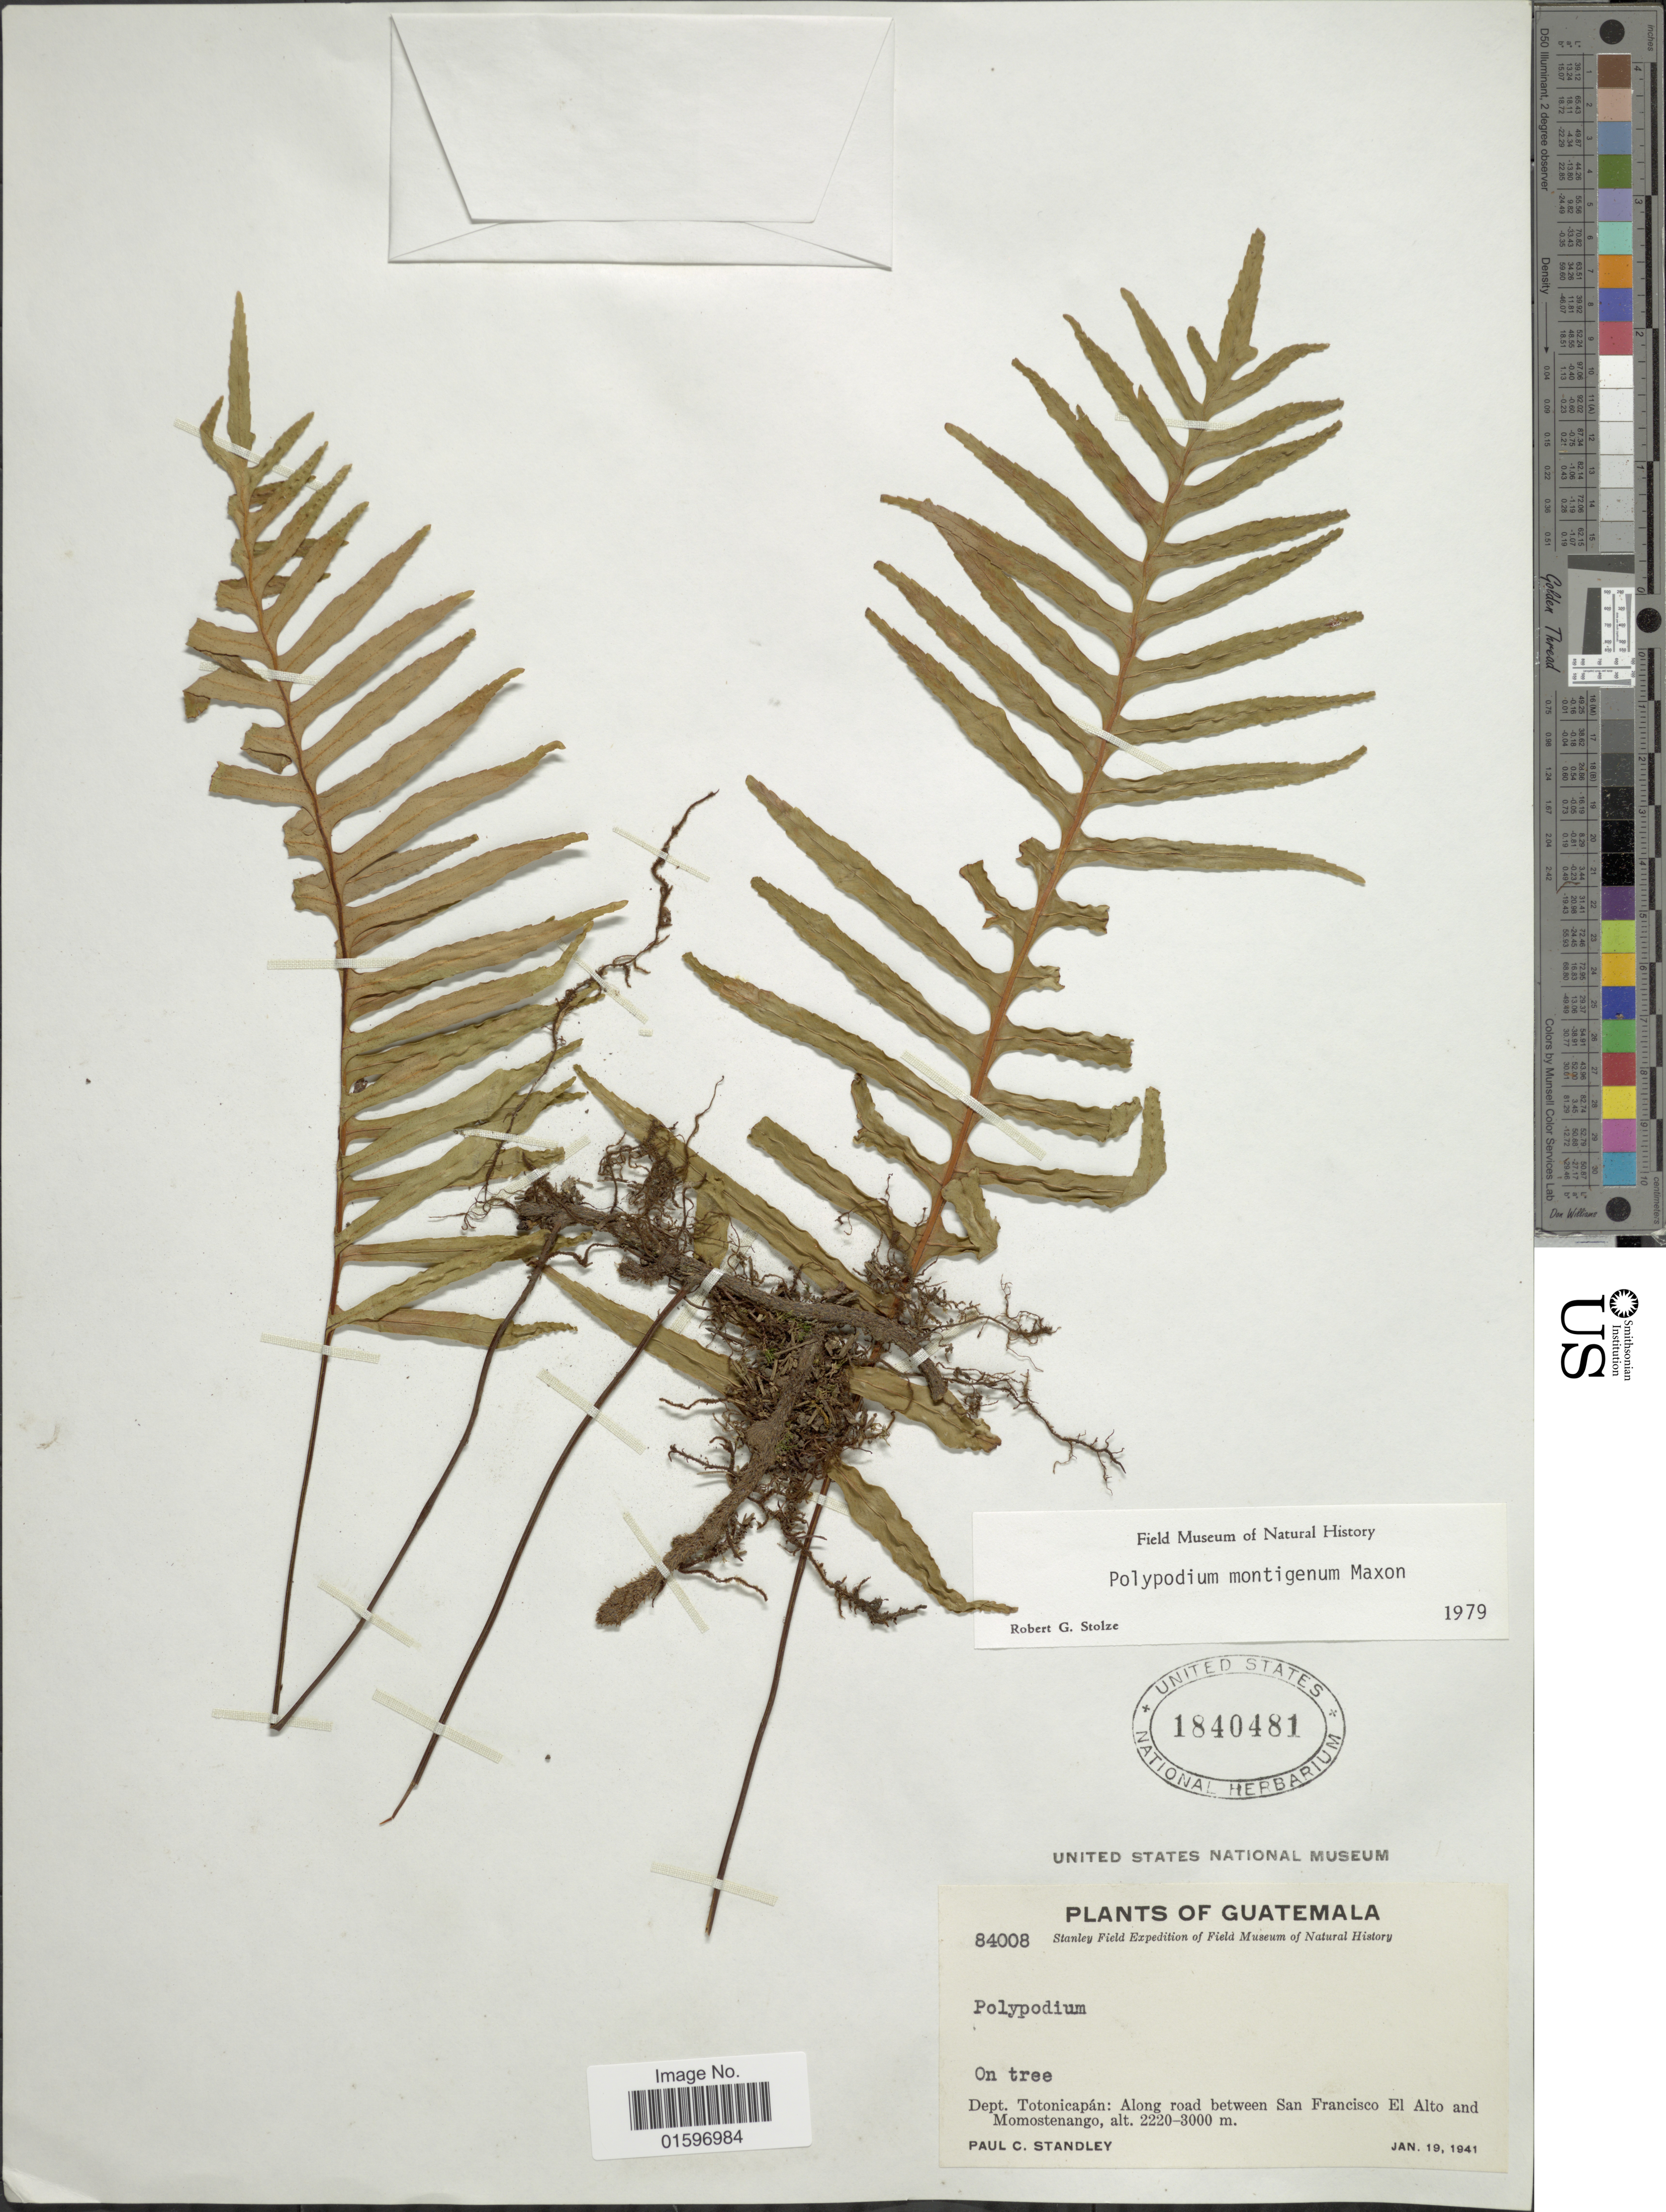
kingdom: Plantae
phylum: Tracheophyta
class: Polypodiopsida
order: Polypodiales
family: Polypodiaceae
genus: Pleopeltis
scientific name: Pleopeltis alansmithii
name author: (R.C. Moran)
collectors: P. C. Standley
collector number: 84008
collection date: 1941-01-19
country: Guatemala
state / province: Totonicapan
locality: Dept. Totonicapán: Along road between San Francisco El Alto and Momostenango.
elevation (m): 2220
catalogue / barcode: US 1840481